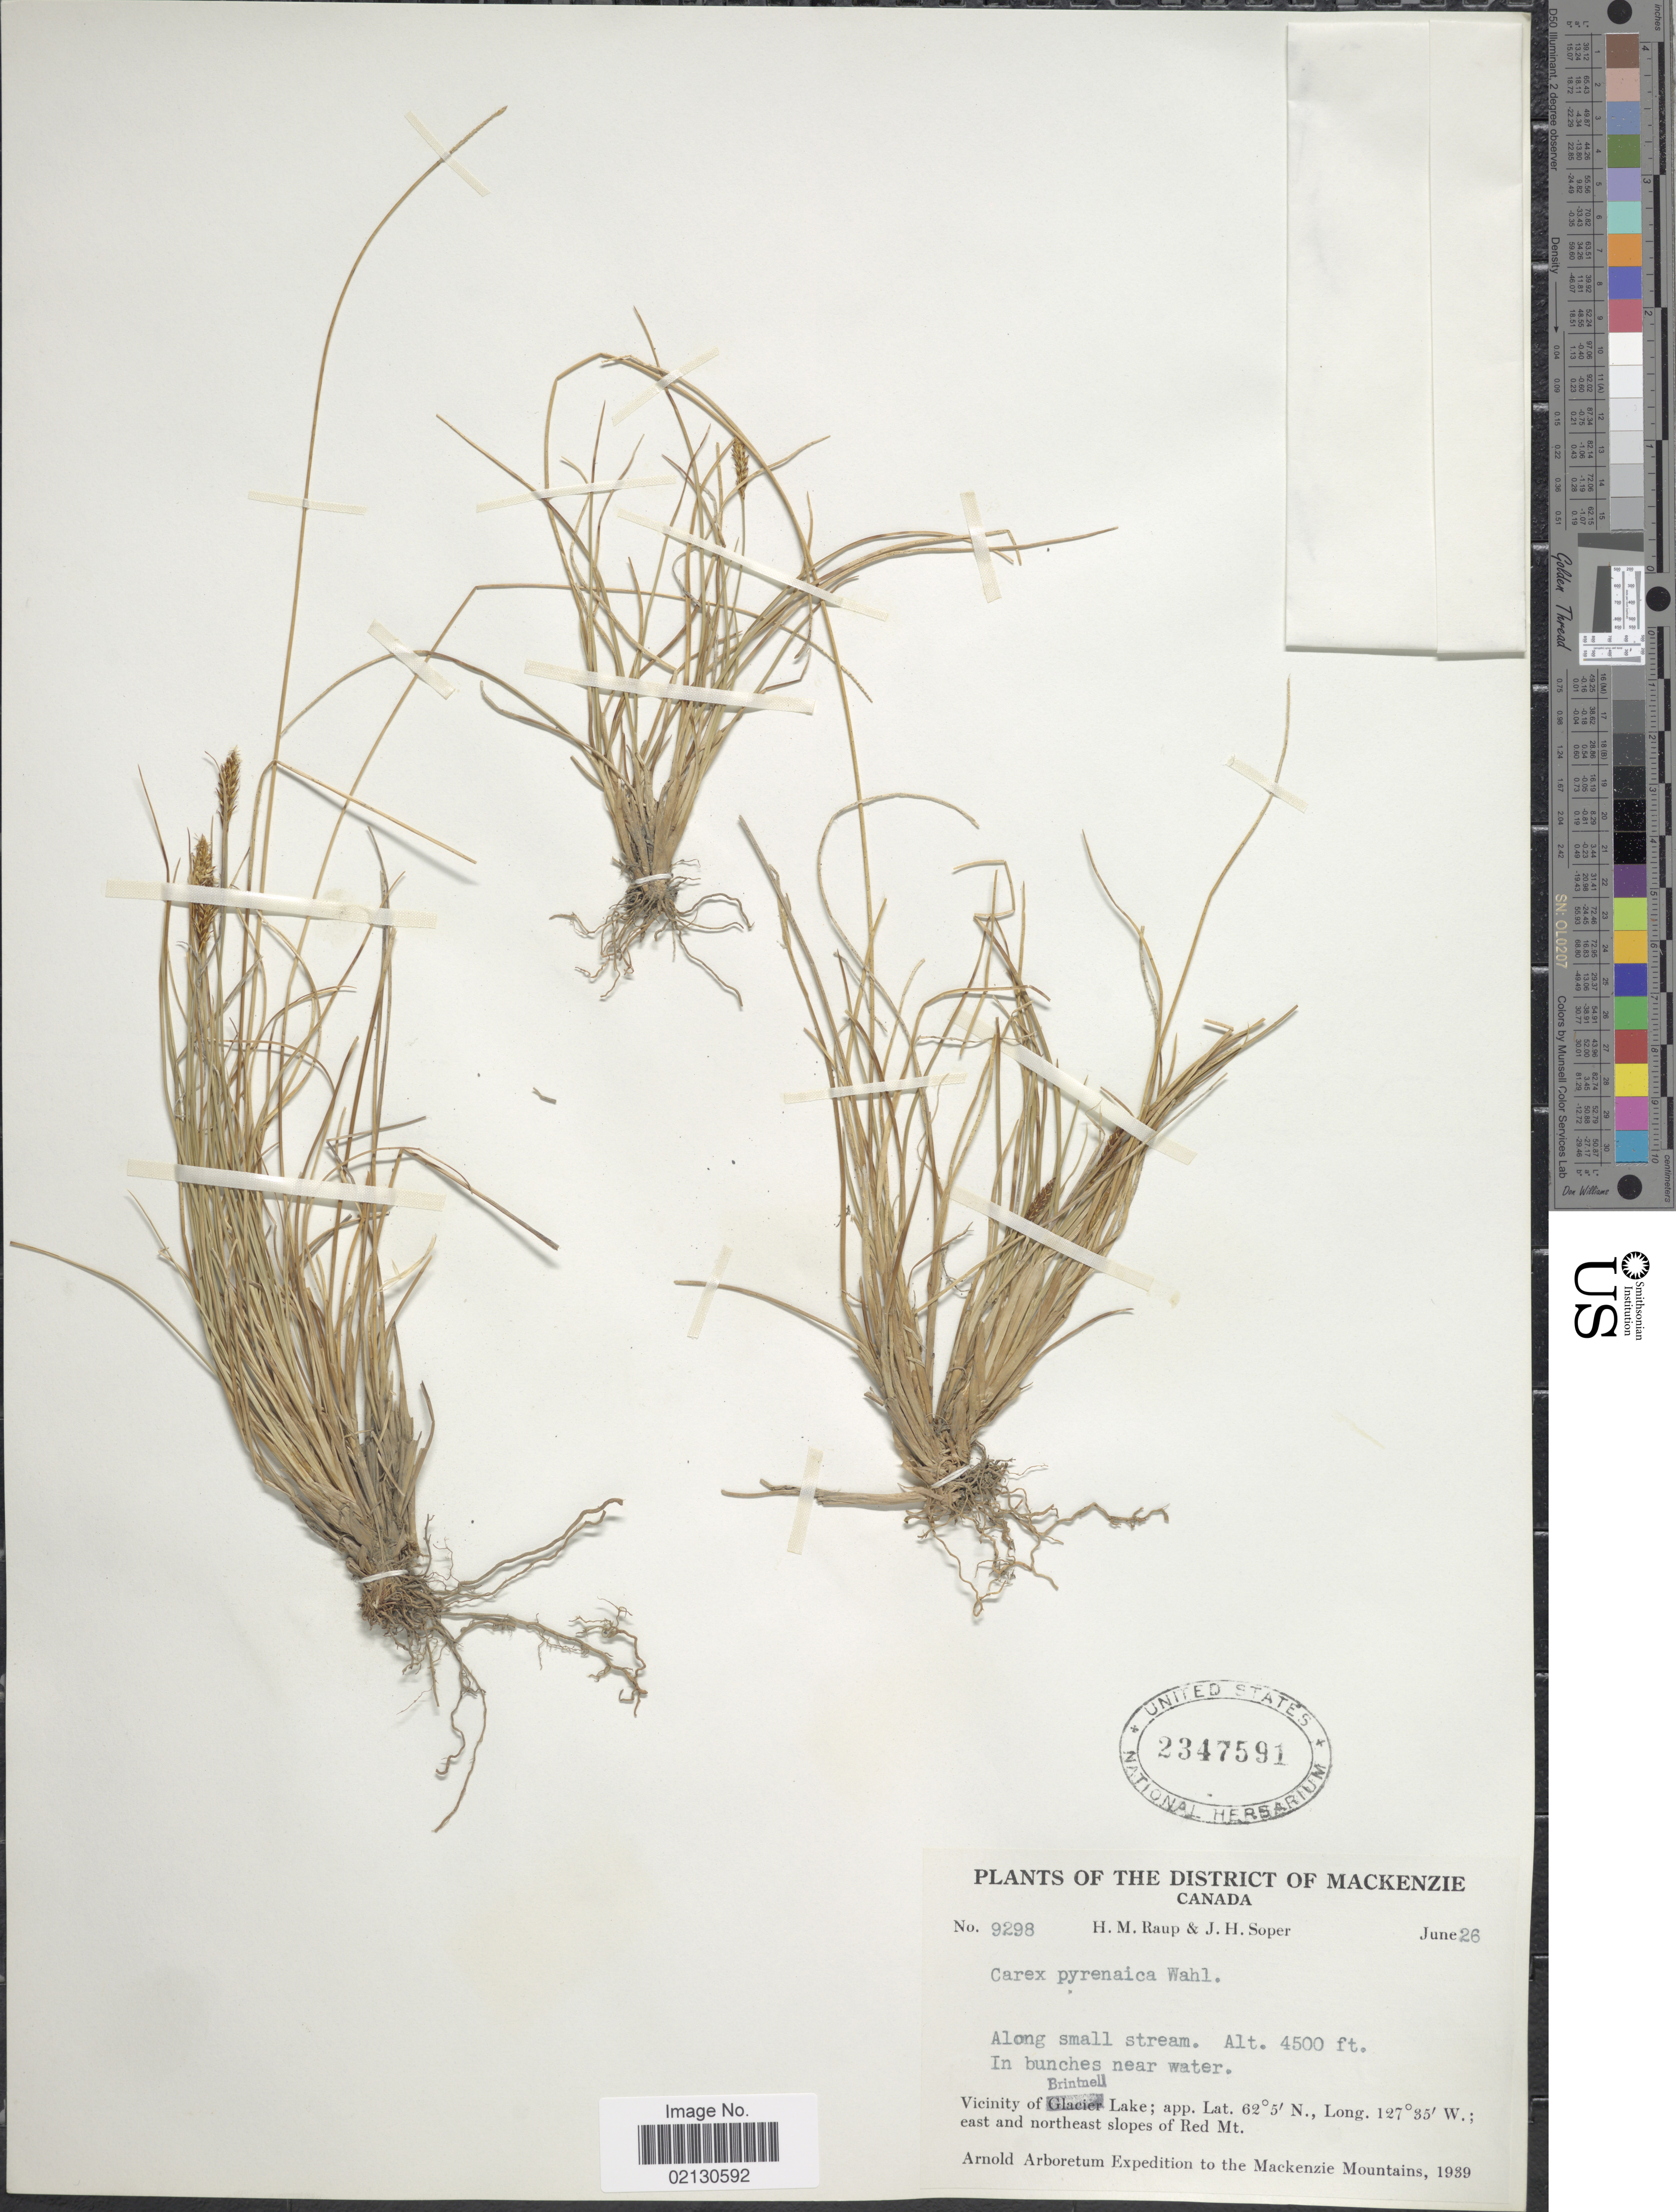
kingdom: Plantae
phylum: Tracheophyta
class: Liliopsida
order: Poales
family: Cyperaceae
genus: Carex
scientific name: Carex micropoda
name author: C.A. Mey.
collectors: H. Raup & J. H. Soper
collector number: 9298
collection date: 1939-06-26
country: Canada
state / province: British Columbia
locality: District of Mackenzie. Vicinity of Brintnell Lake. east and northeast slopes of Red Mt. Mackenzie Mountains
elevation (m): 1372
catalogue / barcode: US 2347591